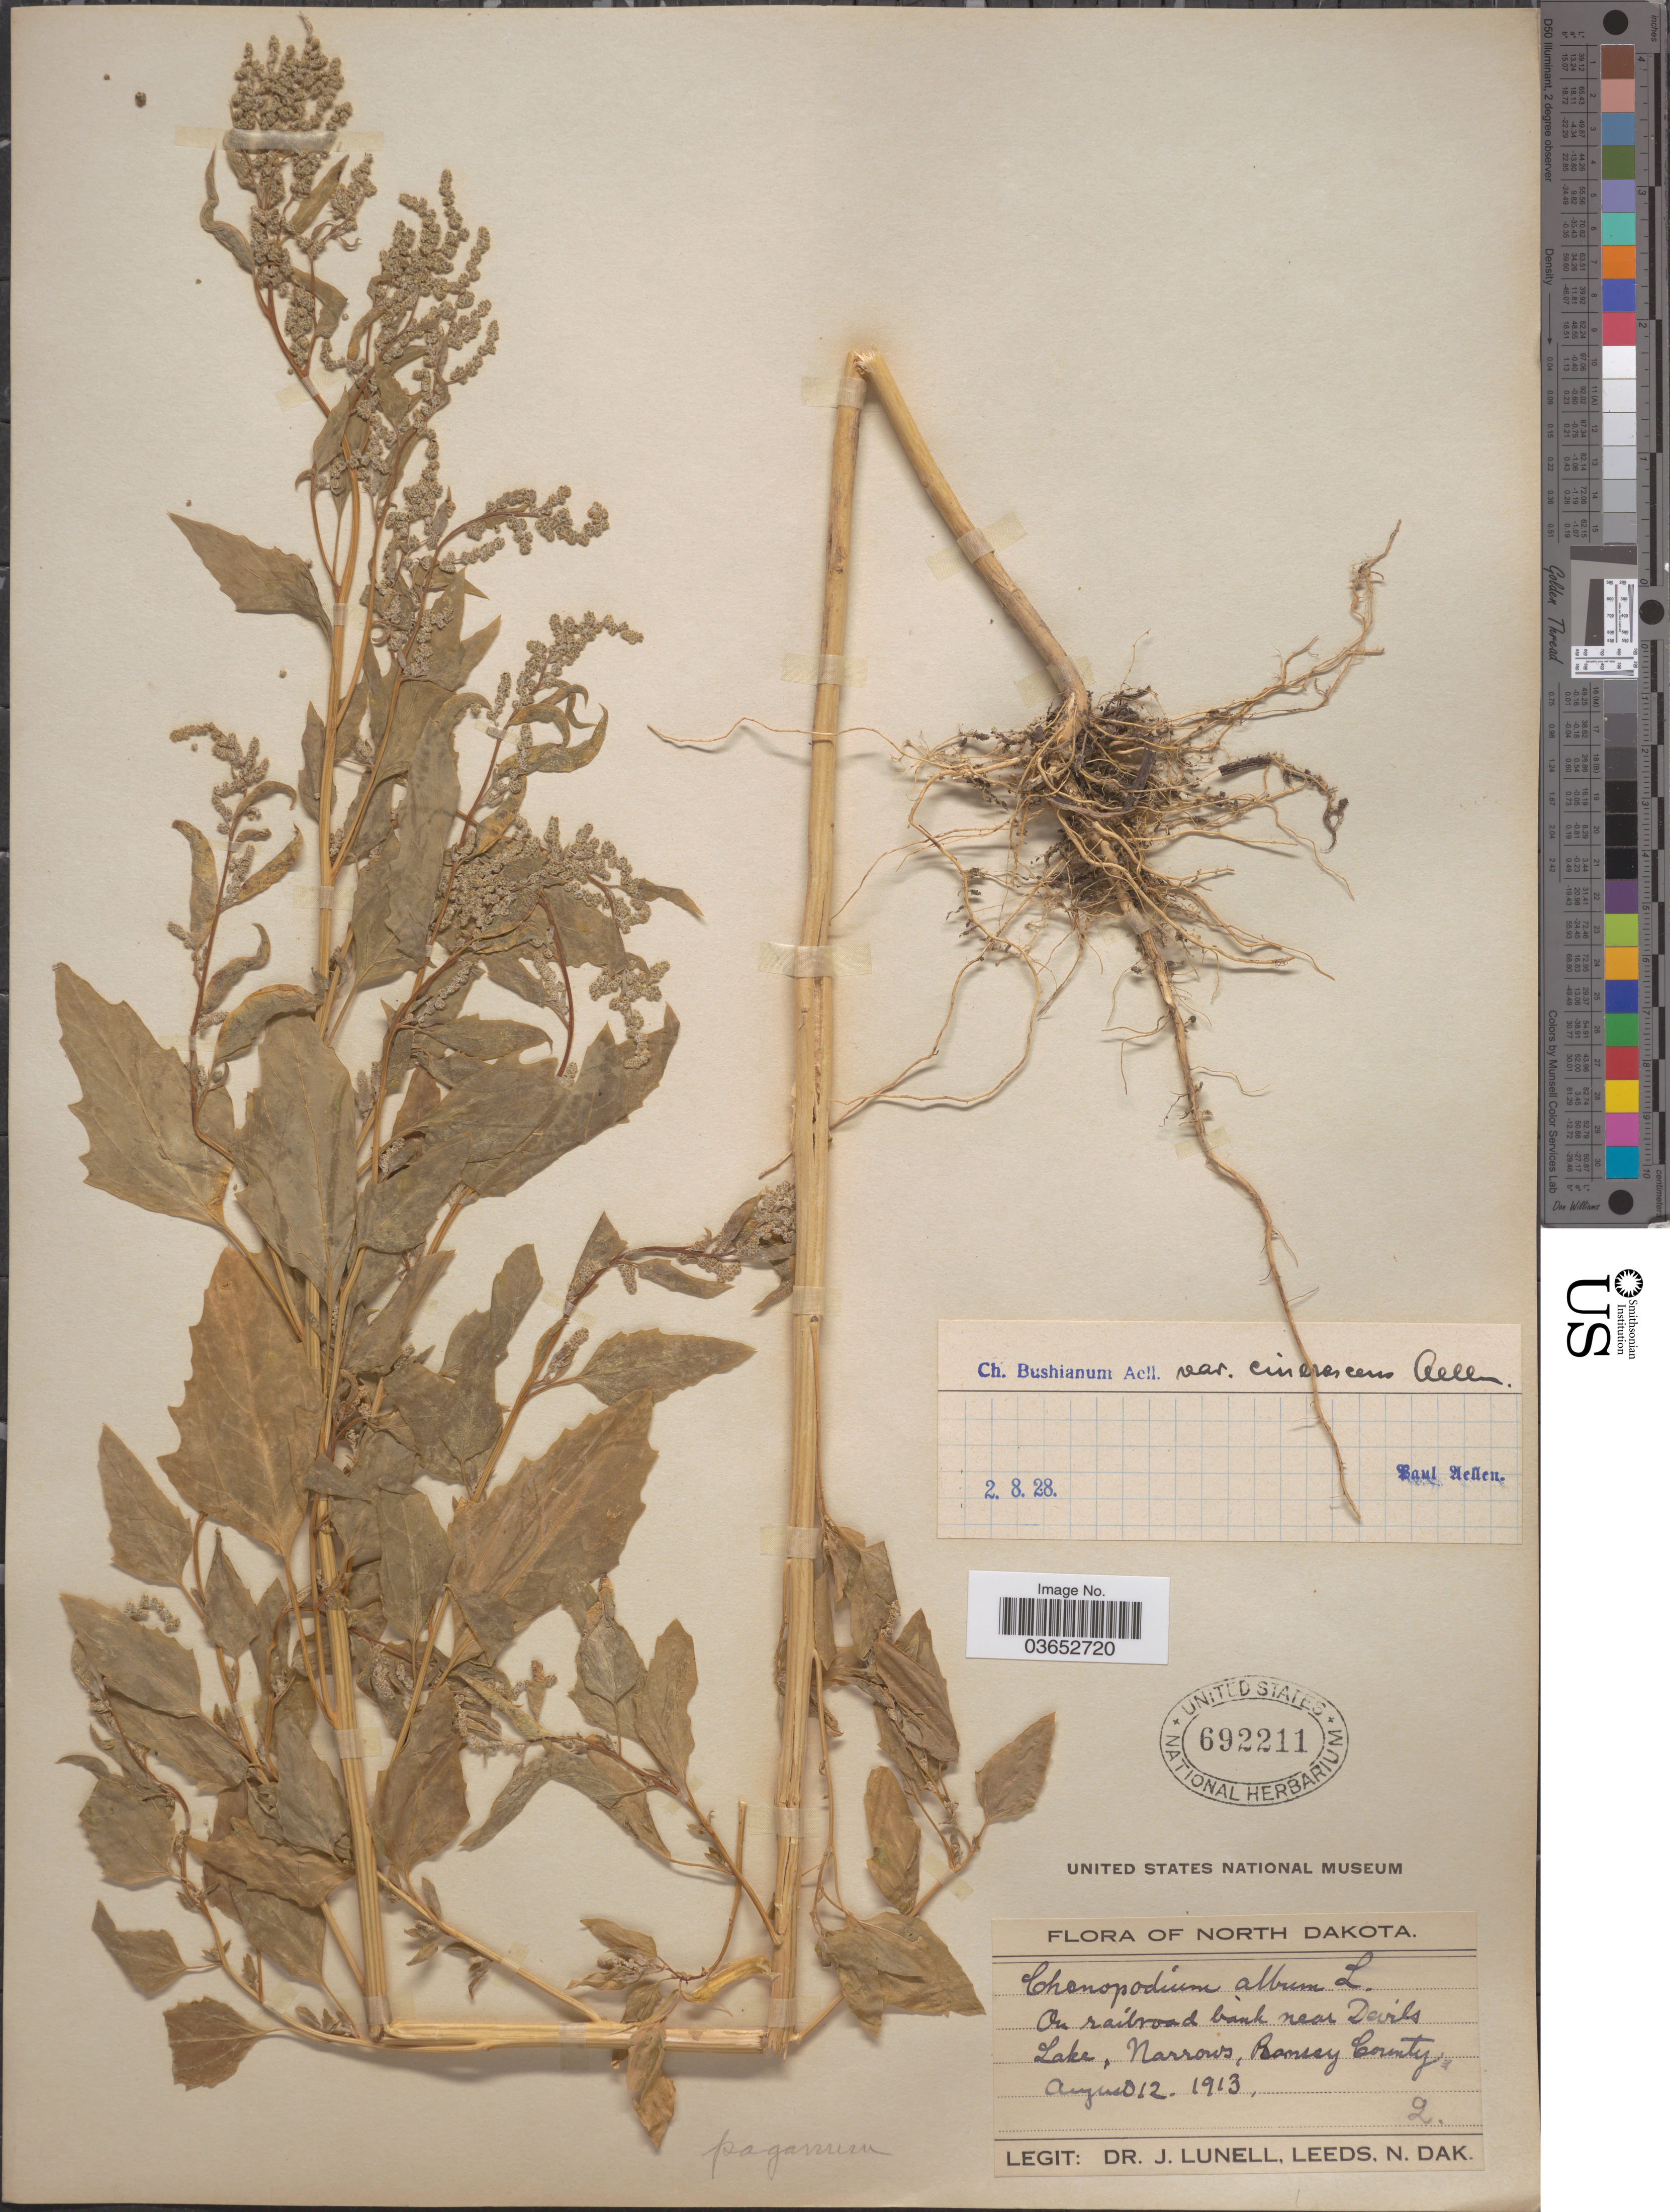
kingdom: Plantae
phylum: Tracheophyta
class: Magnoliopsida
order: Caryophyllales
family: Amaranthaceae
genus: Chenopodium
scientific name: Chenopodium bushianum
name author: Aellen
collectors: J. Lunell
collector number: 2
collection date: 1913-08-12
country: United States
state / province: North Dakota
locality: Near Devils Lake, Narrows, Ramsey County.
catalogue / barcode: US 692211